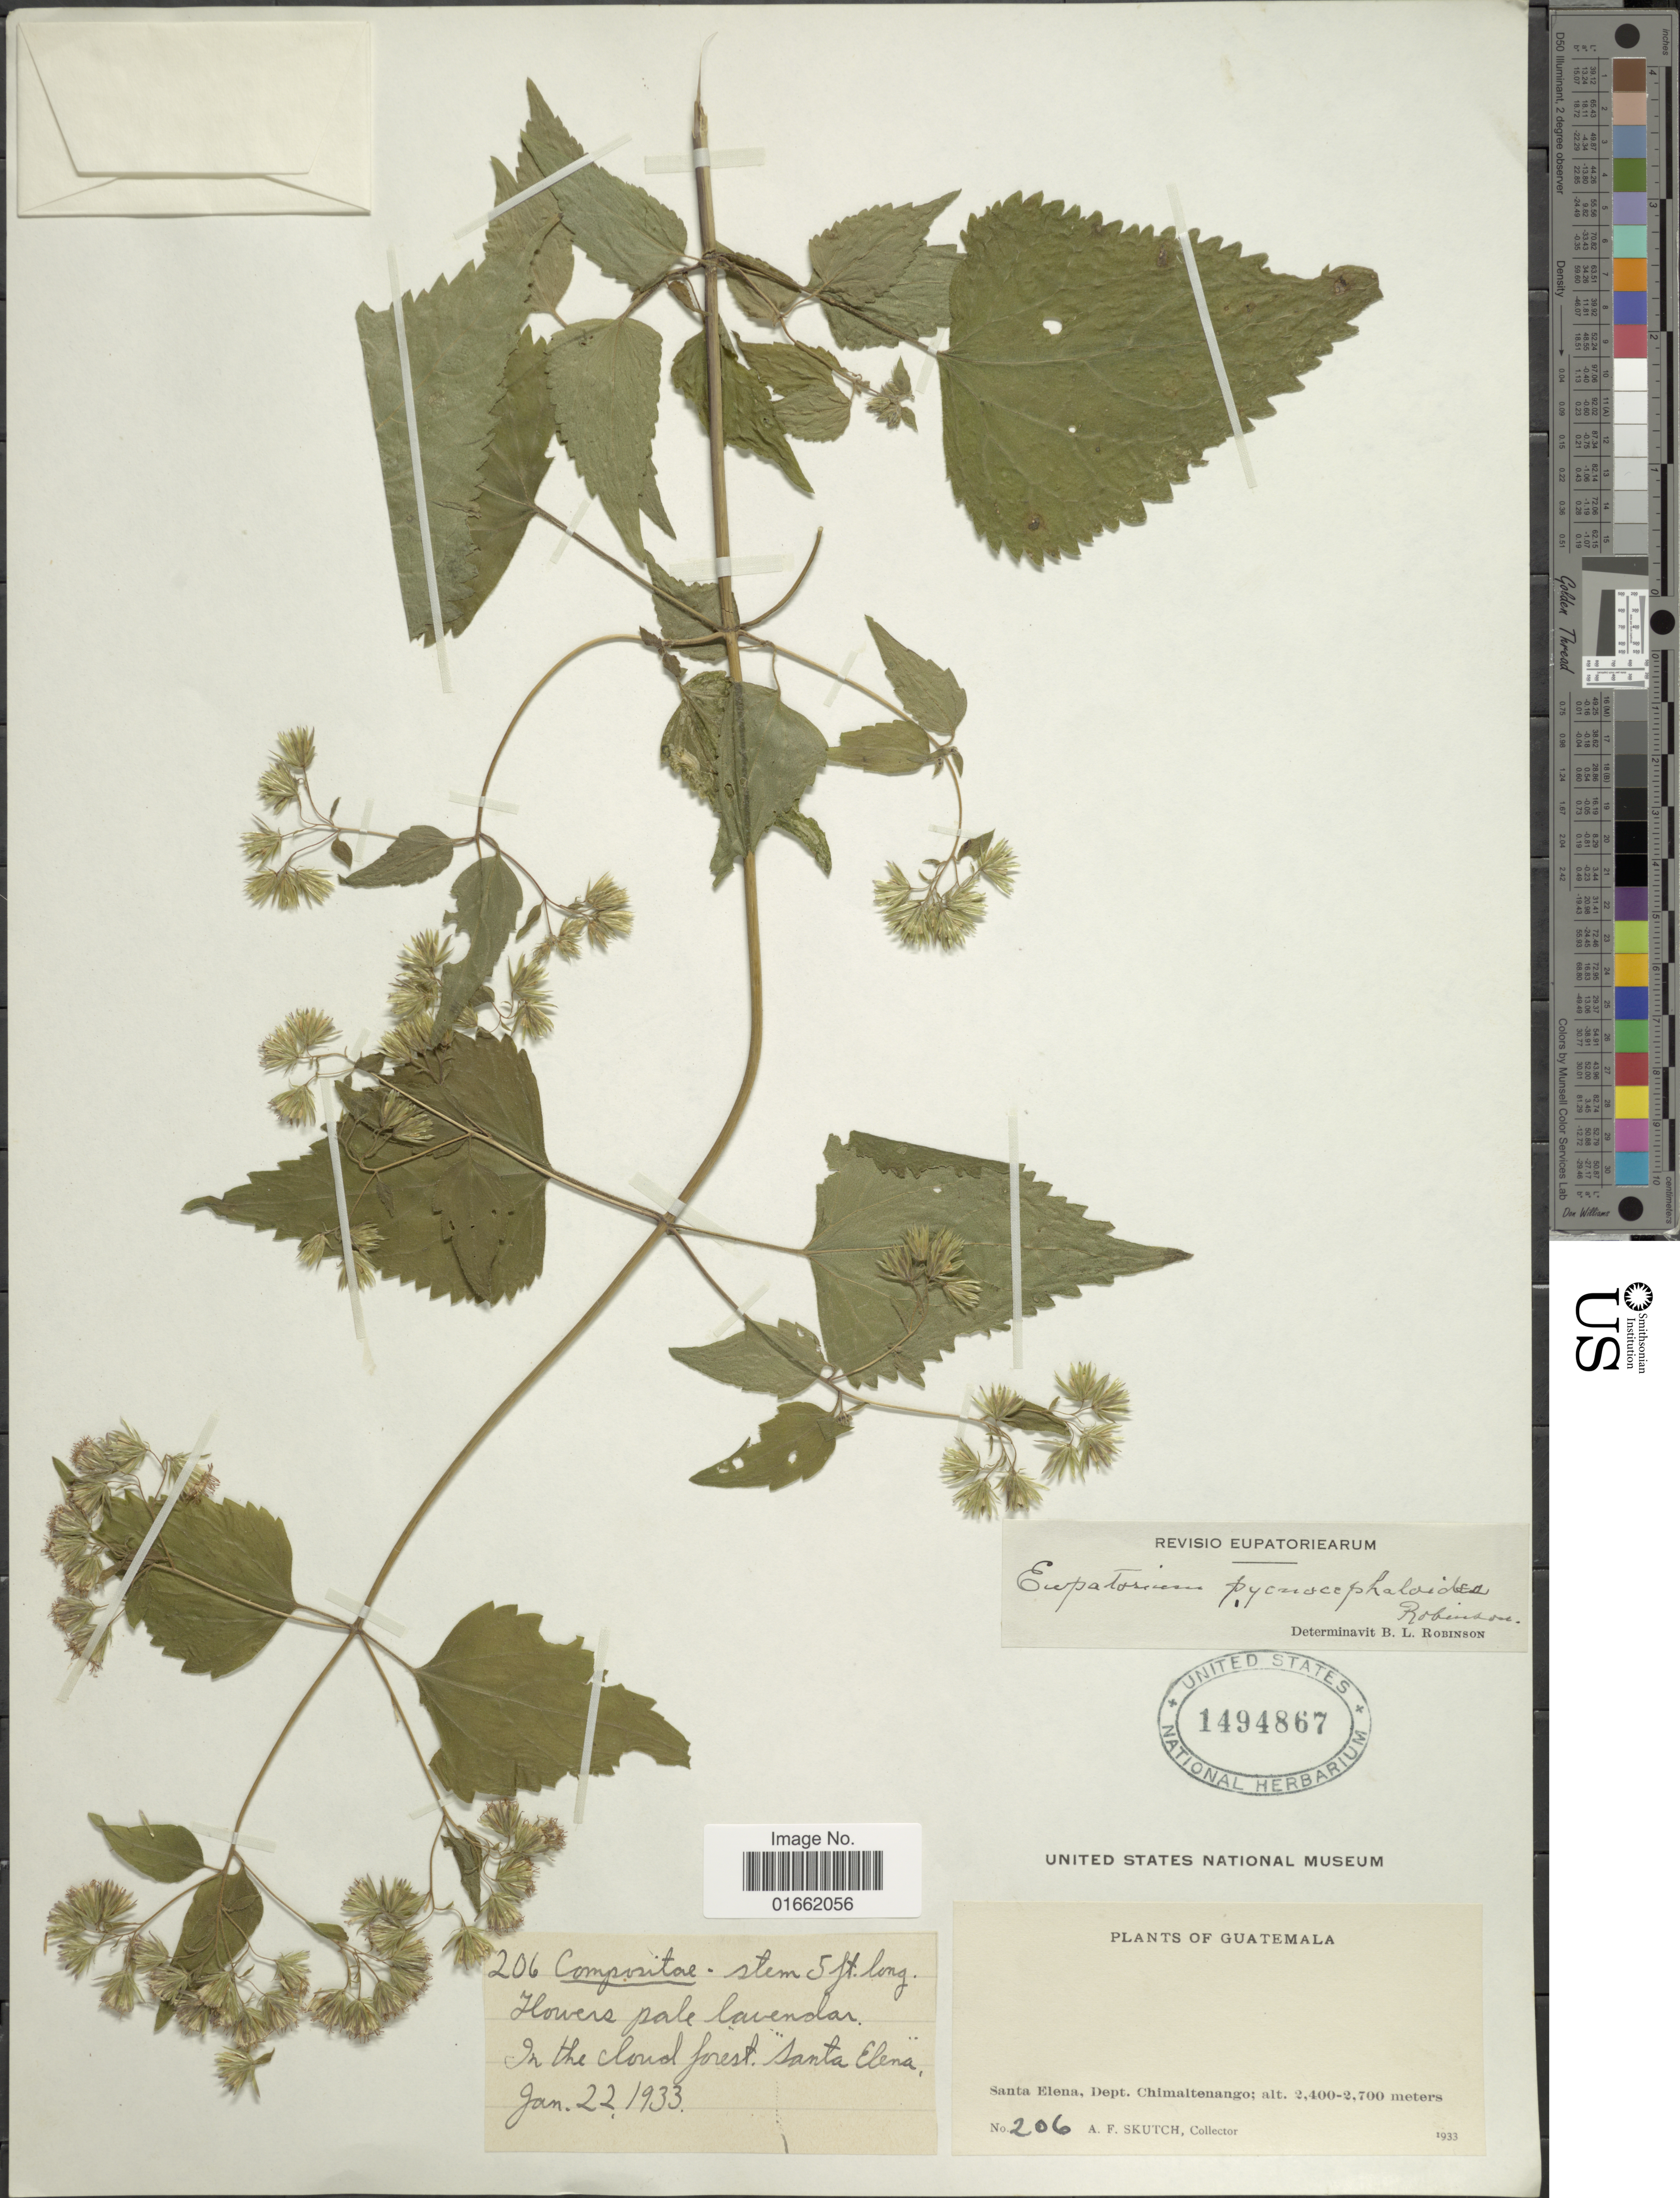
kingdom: Plantae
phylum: Tracheophyta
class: Magnoliopsida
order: Asterales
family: Asteraceae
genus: Fleischmannia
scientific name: Fleischmannia pycnocephaloides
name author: (B.L. Rob.) R.M. King & H. Rob.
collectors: A. F. Skutch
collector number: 206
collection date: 1933-01-22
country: Guatemala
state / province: Chimaltenango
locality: Santa Elena, Dept. Chimaltenango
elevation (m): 2400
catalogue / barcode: US 1494867